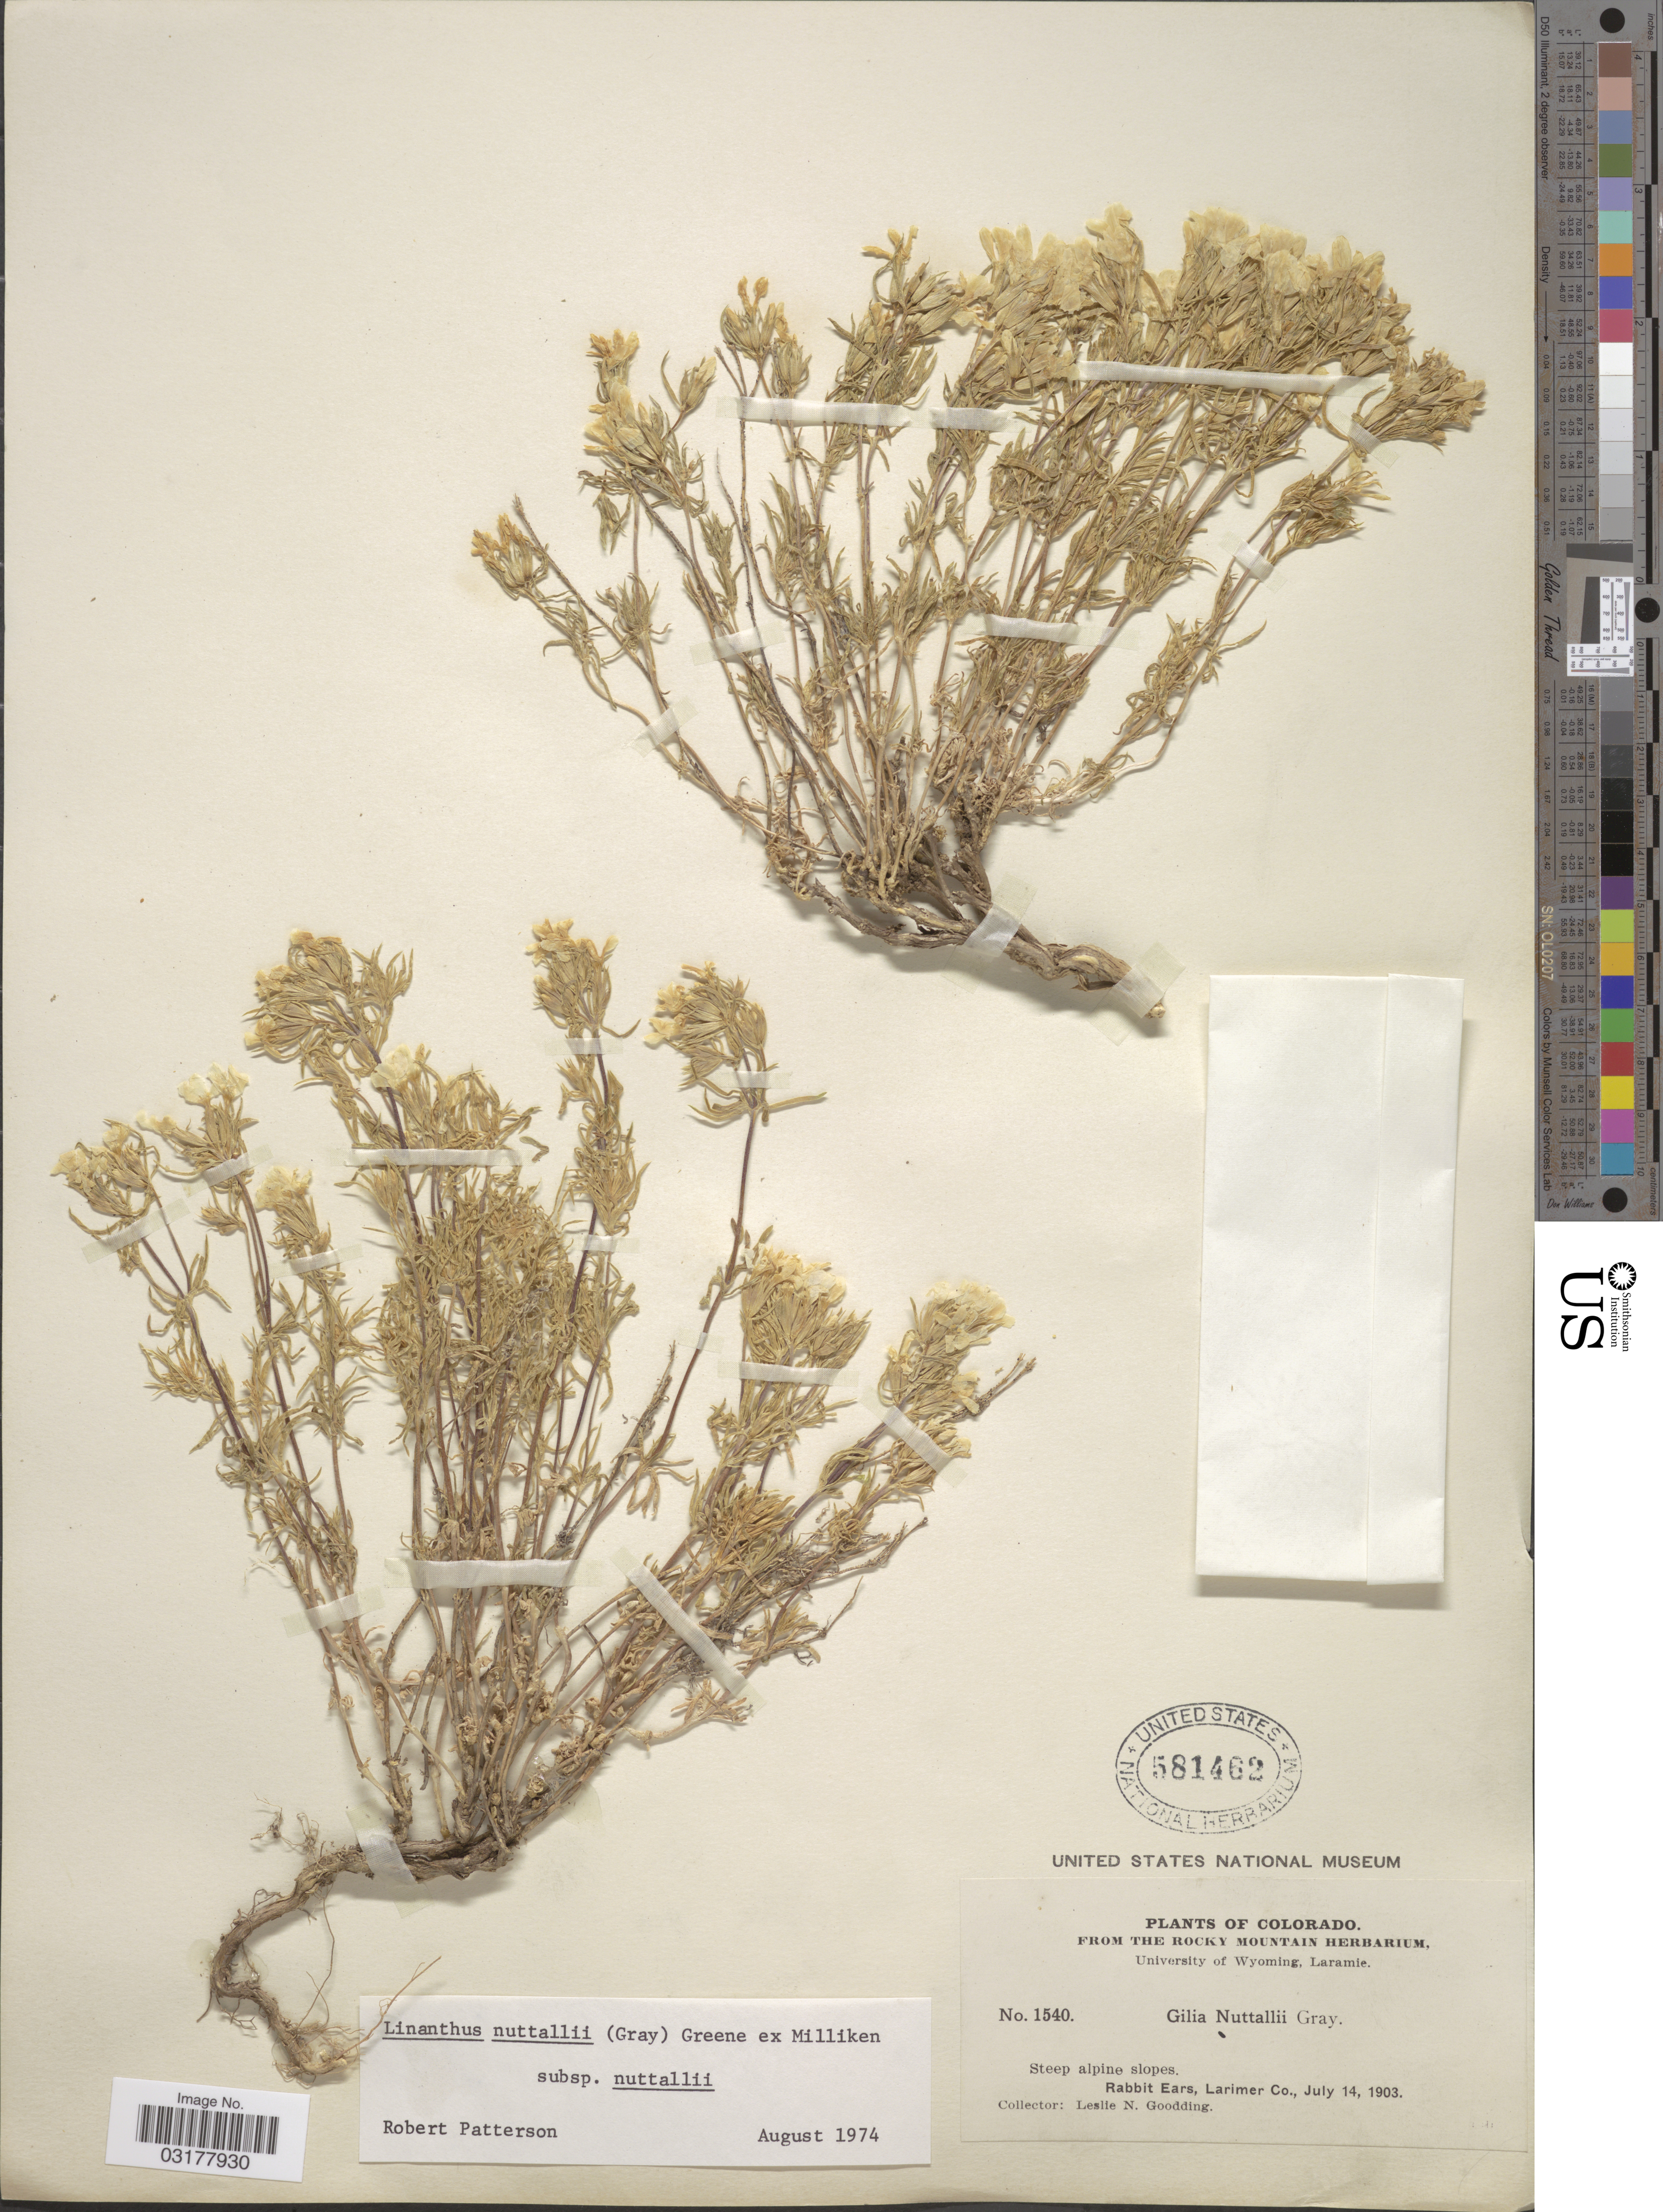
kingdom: Plantae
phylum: Tracheophyta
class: Magnoliopsida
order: Ericales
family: Polemoniaceae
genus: Leptosiphon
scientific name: Leptosiphon nuttallii subsp. nuttallii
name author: (A. Gray) J.M. Porter & L.A. Johnson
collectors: L. N. Goodding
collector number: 1540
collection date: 1903-07-14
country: United States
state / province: Colorado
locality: Steep alpine slopes. Rabbit Ears, Larimer Co.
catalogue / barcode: US 581462